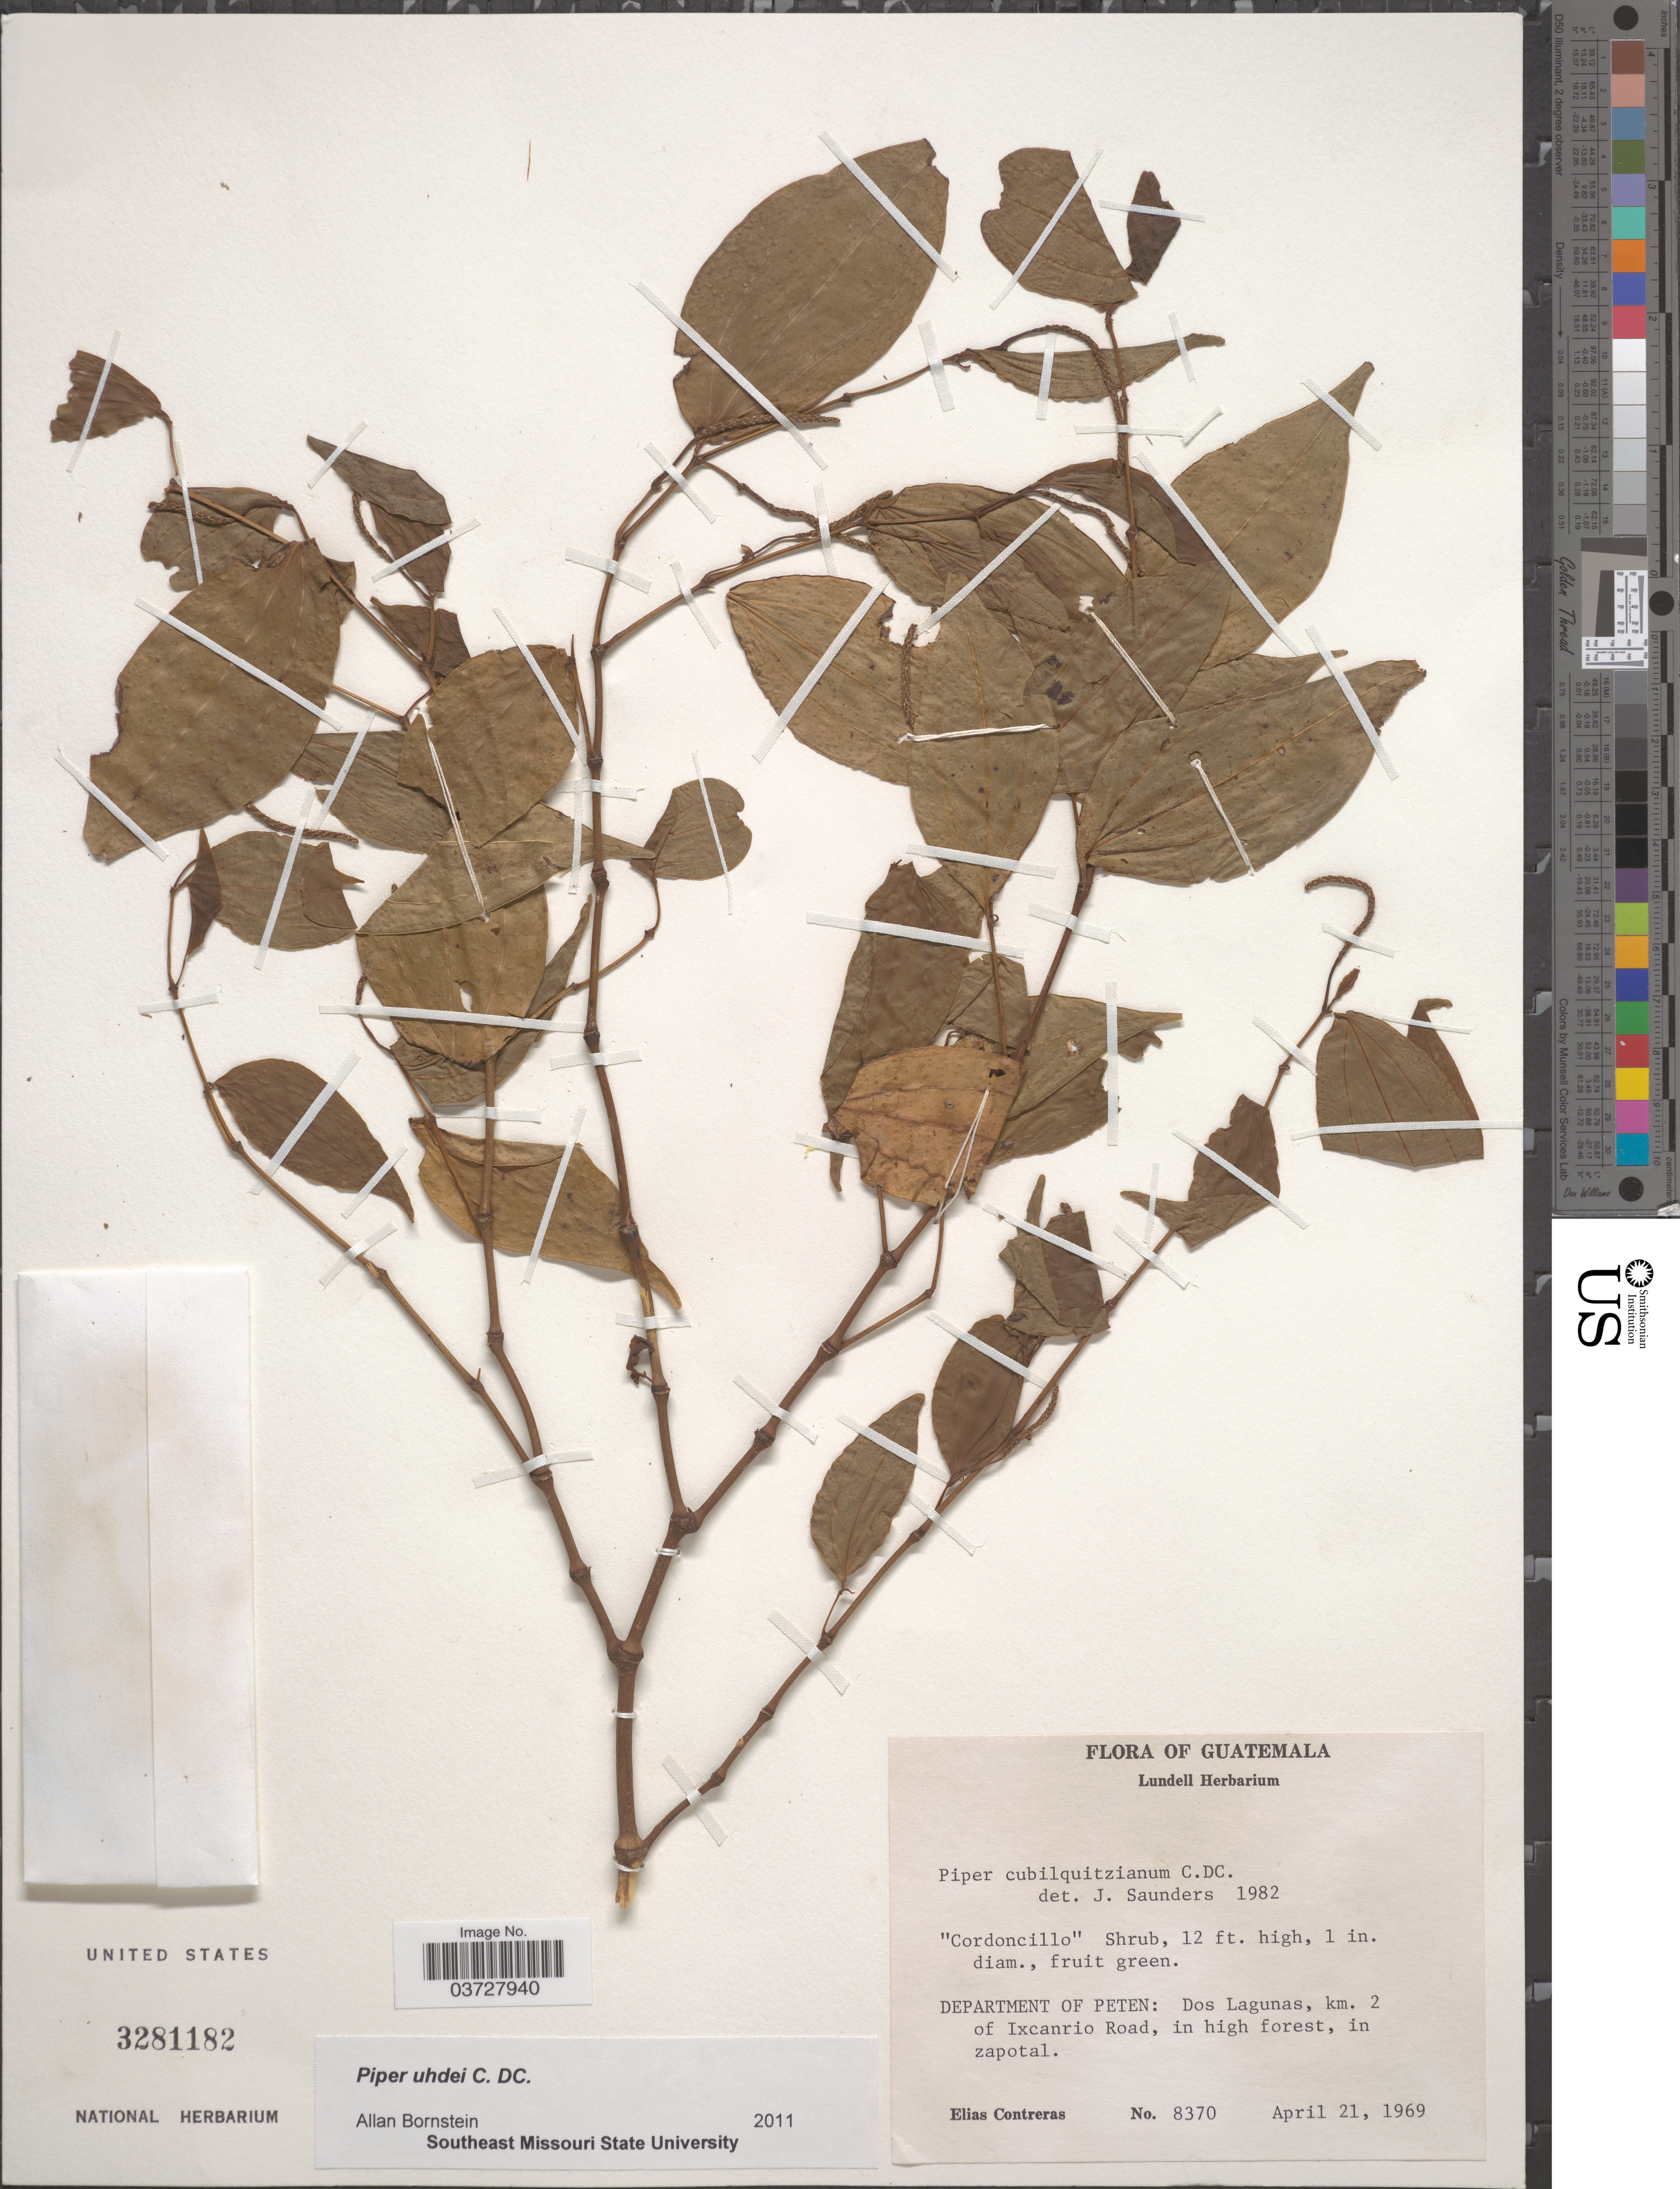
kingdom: Plantae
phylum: Tracheophyta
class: Magnoliopsida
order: Piperales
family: Piperaceae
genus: Piper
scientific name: Piper uhdei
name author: C. DC.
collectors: E. Contreras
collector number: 8370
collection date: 1969-04-21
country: Guatemala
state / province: El Peten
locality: Department of Peten: Dos Lagunas, km. 2 of Ixcanrio Road.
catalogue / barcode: US 3281182